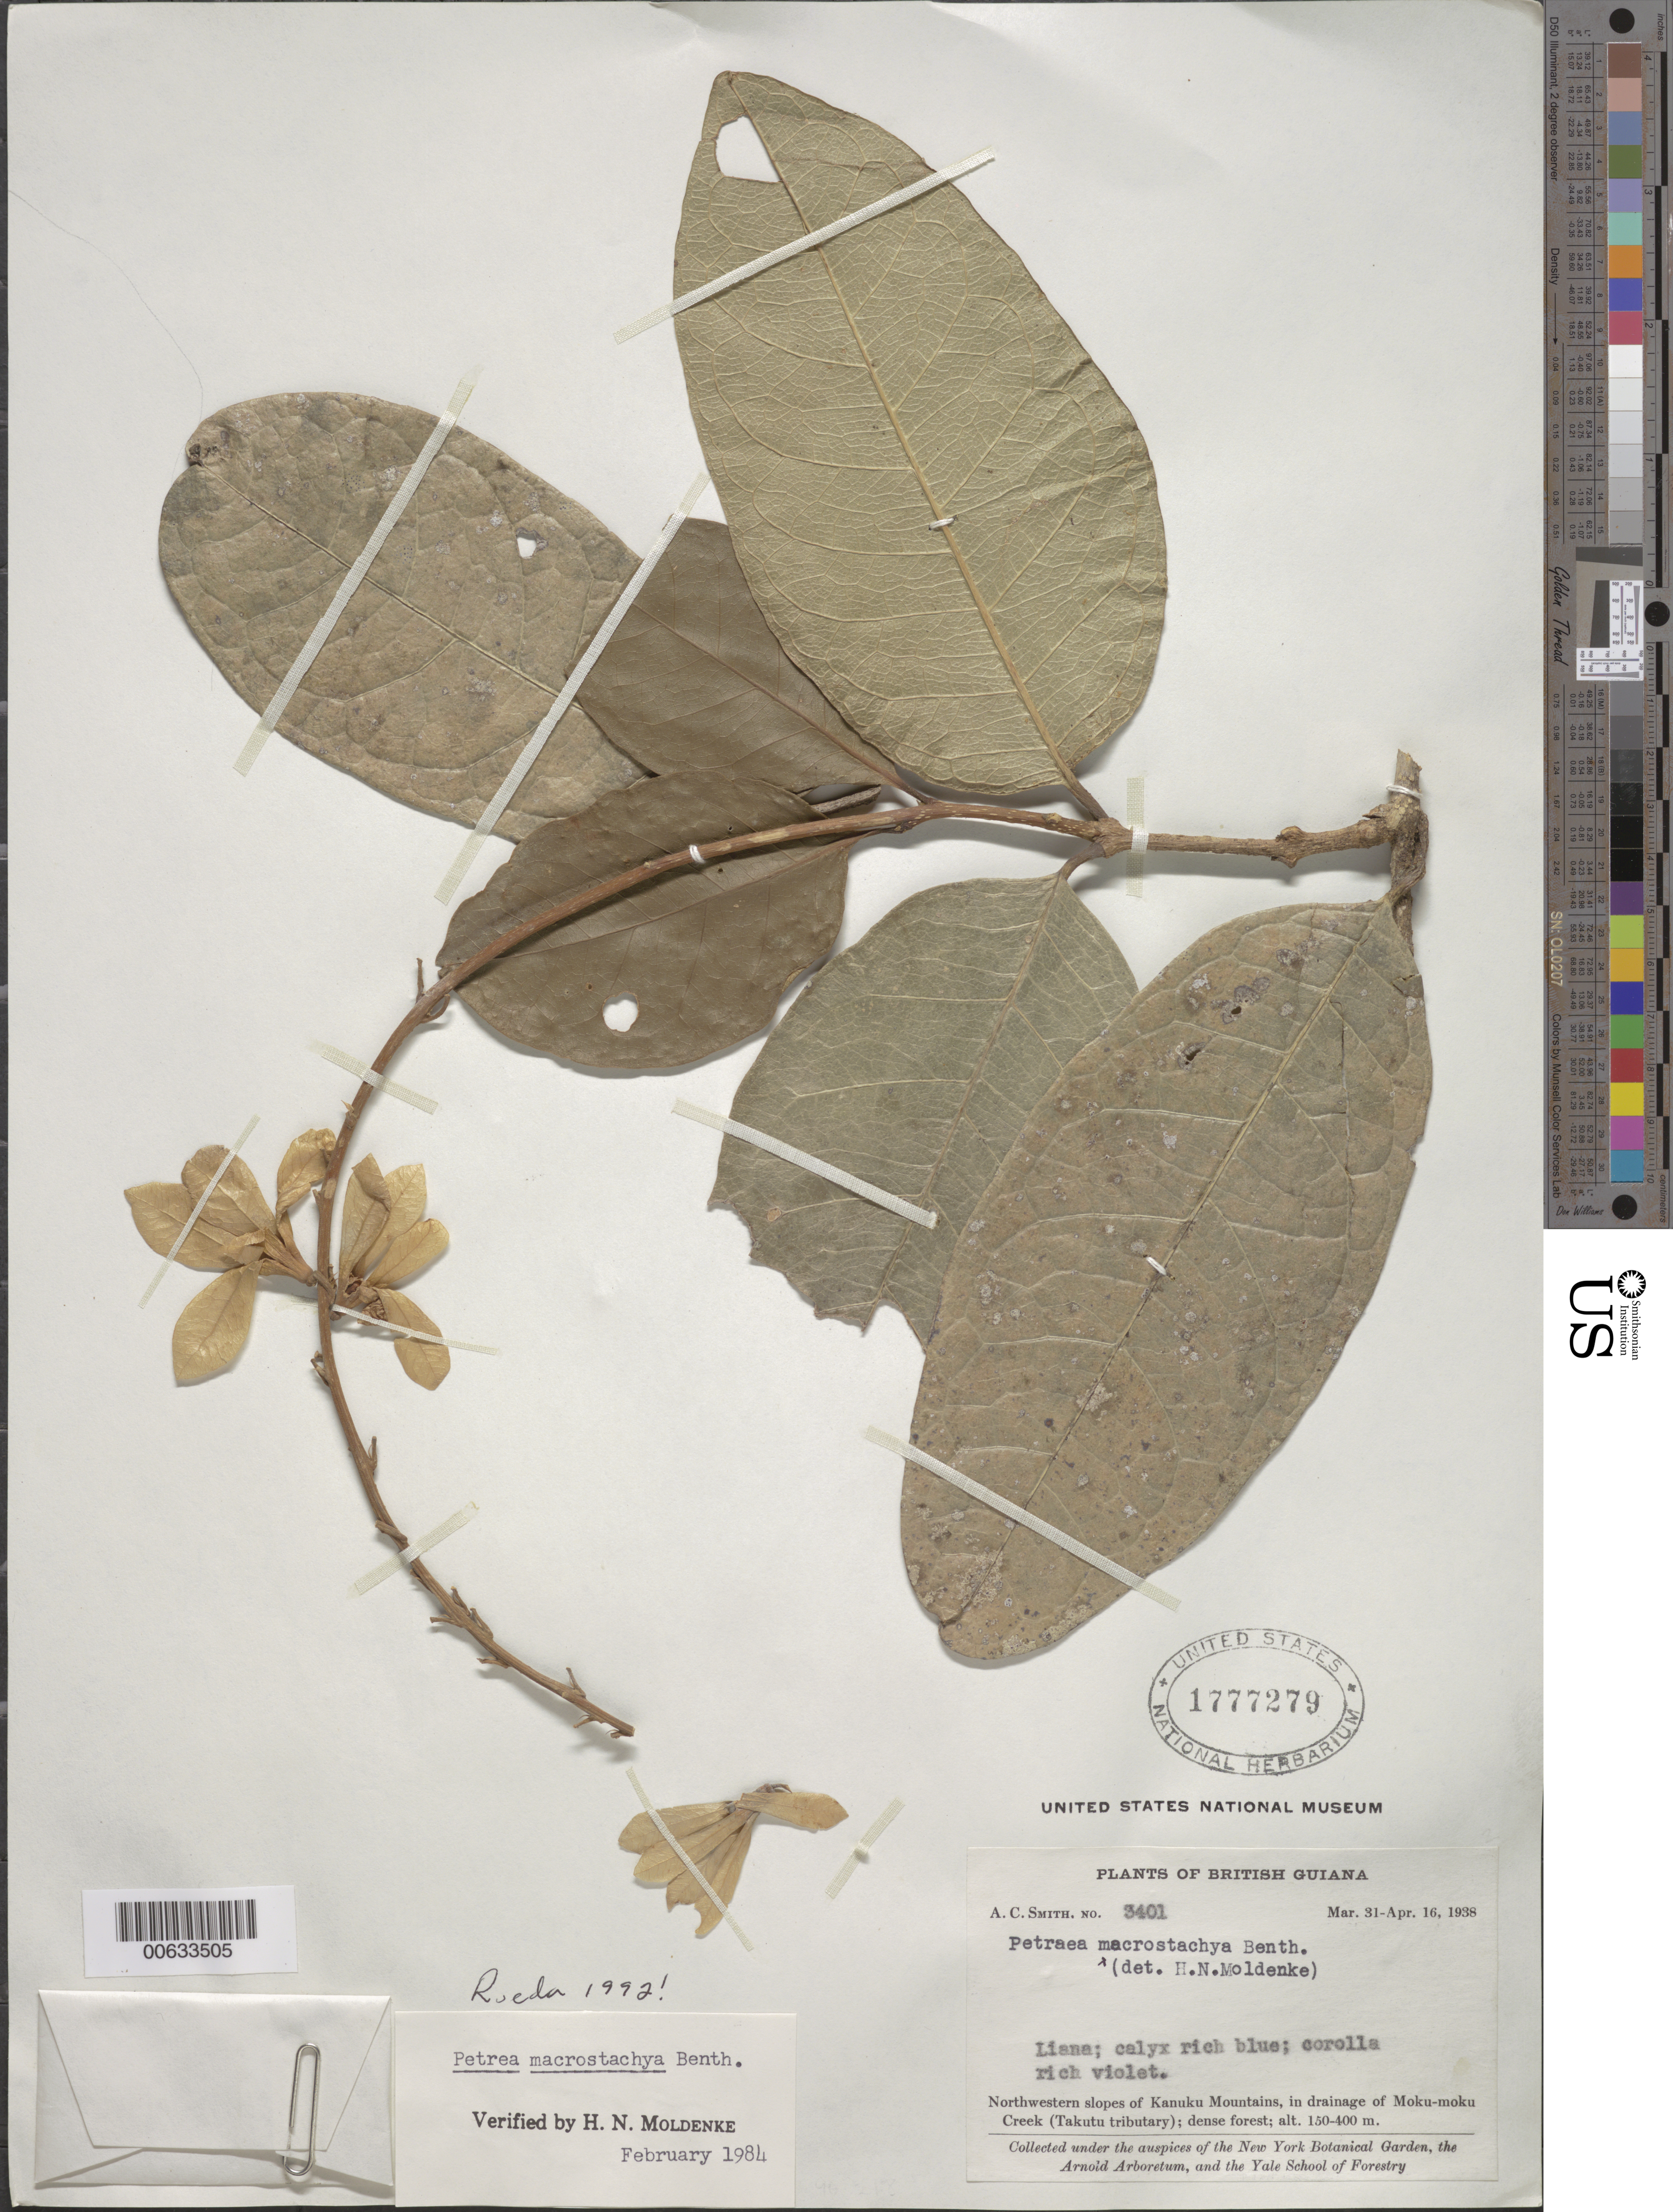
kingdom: Plantae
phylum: Tracheophyta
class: Magnoliopsida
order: Lamiales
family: Verbenaceae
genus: Petrea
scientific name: Petrea macrostachya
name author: Benth.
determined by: Rueda, R. M.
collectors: A. C. Smith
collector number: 3401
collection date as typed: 31-Mar-38 to 16-Apr-38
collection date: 1938-03-31/1938-04-16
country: Guyana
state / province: U. Takutu-U. Essequibo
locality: Kanuku Mts., NW slopes, in drainage of Moku-moku Creek (Takutu tributary)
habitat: Dense forest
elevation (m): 150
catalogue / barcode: US 1777279